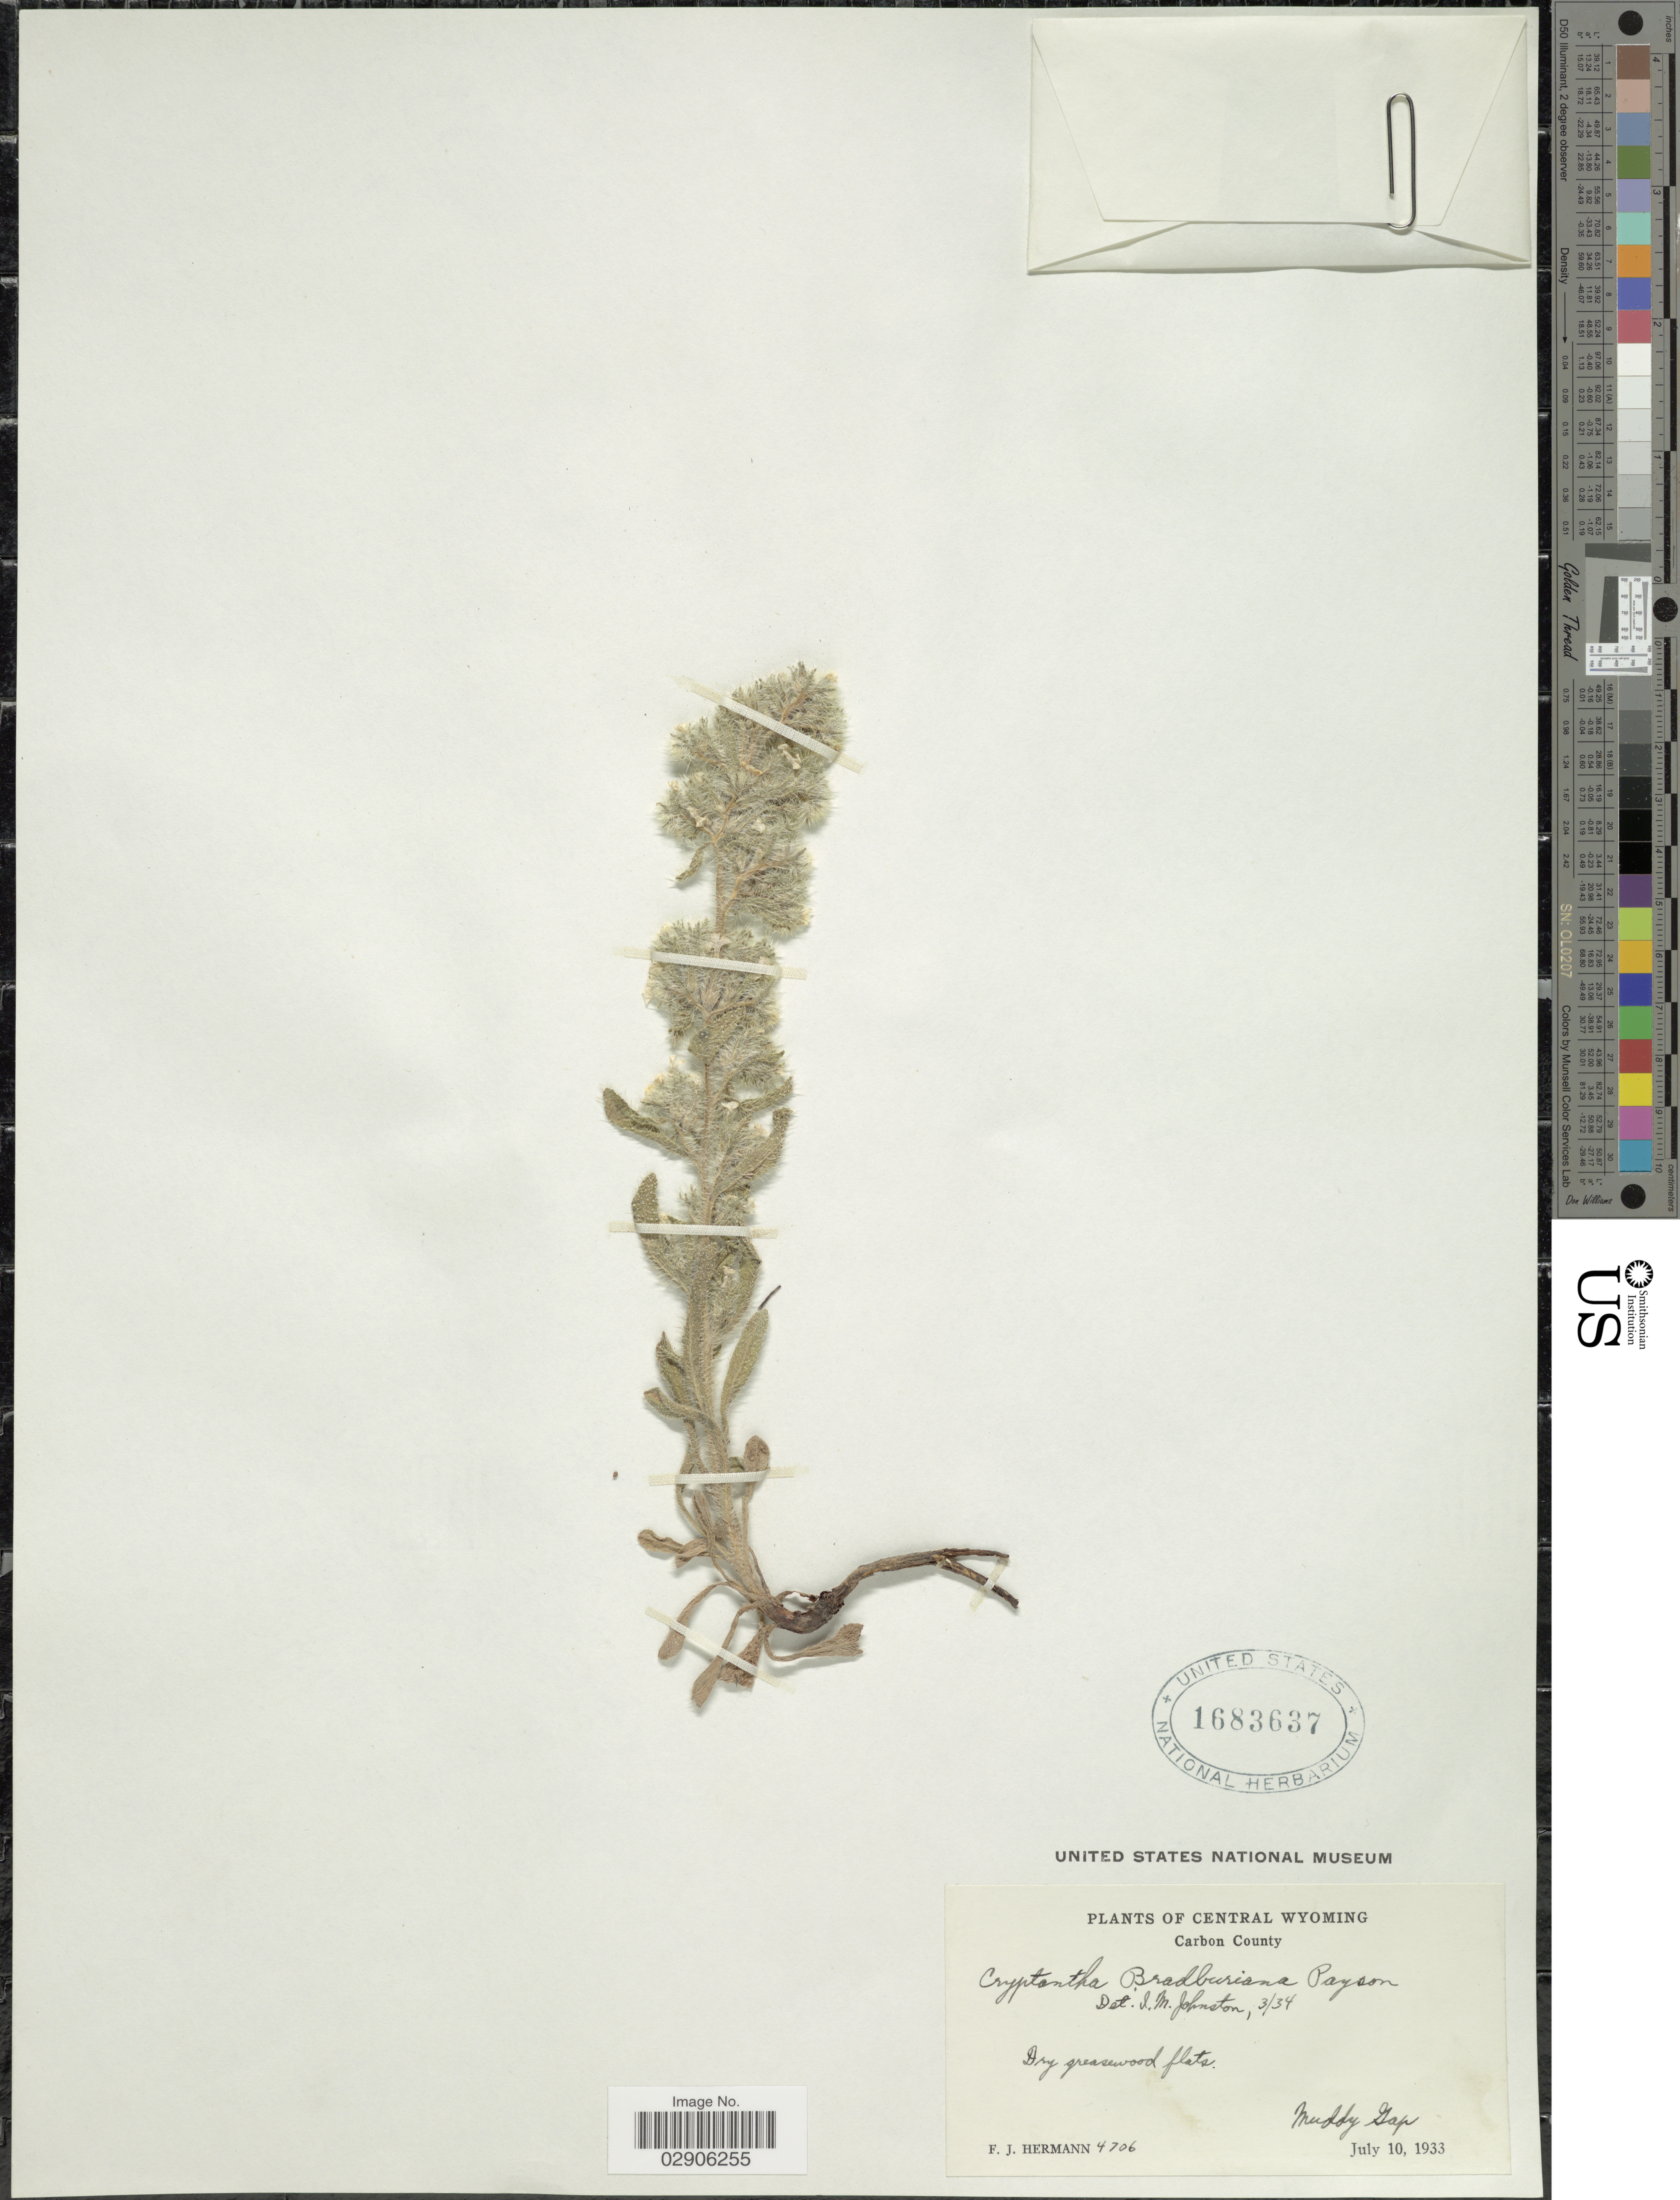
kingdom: Plantae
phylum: Tracheophyta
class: Magnoliopsida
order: Boraginales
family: Boraginaceae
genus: Cryptantha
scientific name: Cryptantha bradburiana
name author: Payson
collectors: F. J. Hermann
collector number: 4706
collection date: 1933-07-10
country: United States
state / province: Wyoming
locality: Central Wyoming, Carbon County, Muddy Gap.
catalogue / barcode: US 1683637